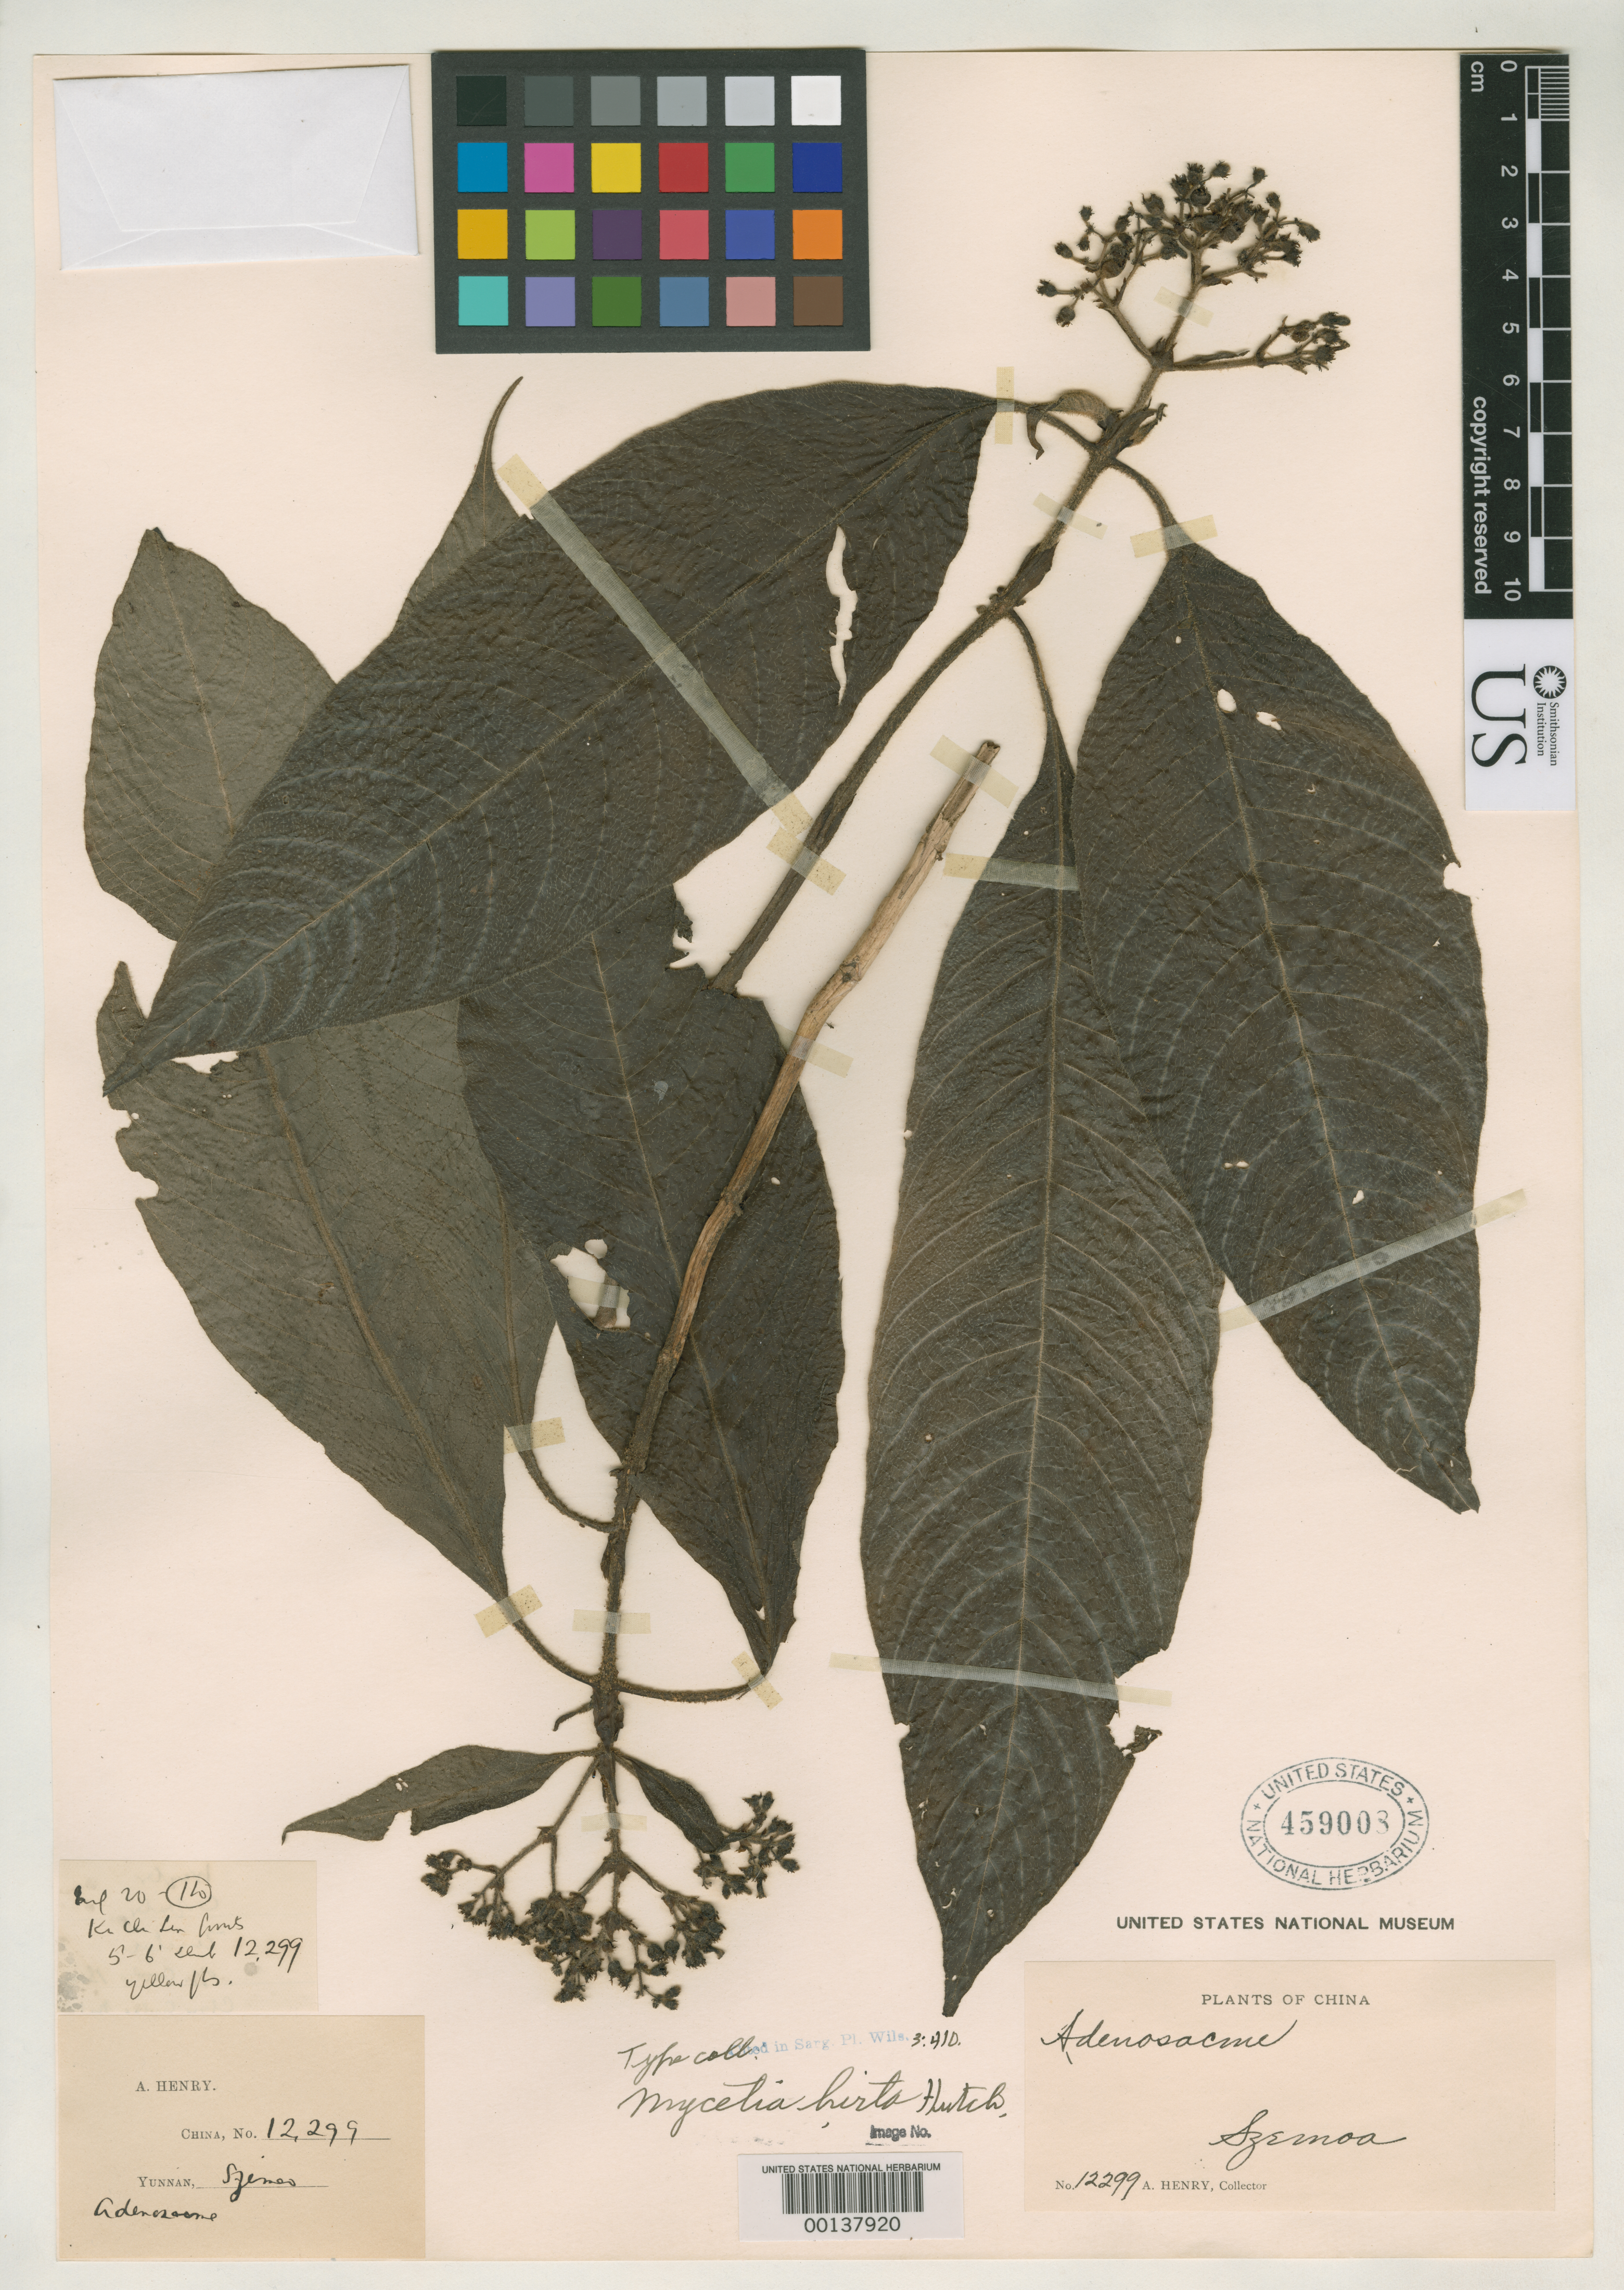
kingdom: Plantae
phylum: Tracheophyta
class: Magnoliopsida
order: Gentianales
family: Rubiaceae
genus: Mycetia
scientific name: Mycetia hirta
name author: Hutch. in Sarg.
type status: Isotype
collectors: A. Henry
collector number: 12299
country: China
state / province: Yunnan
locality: Szemao.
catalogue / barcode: US 459008